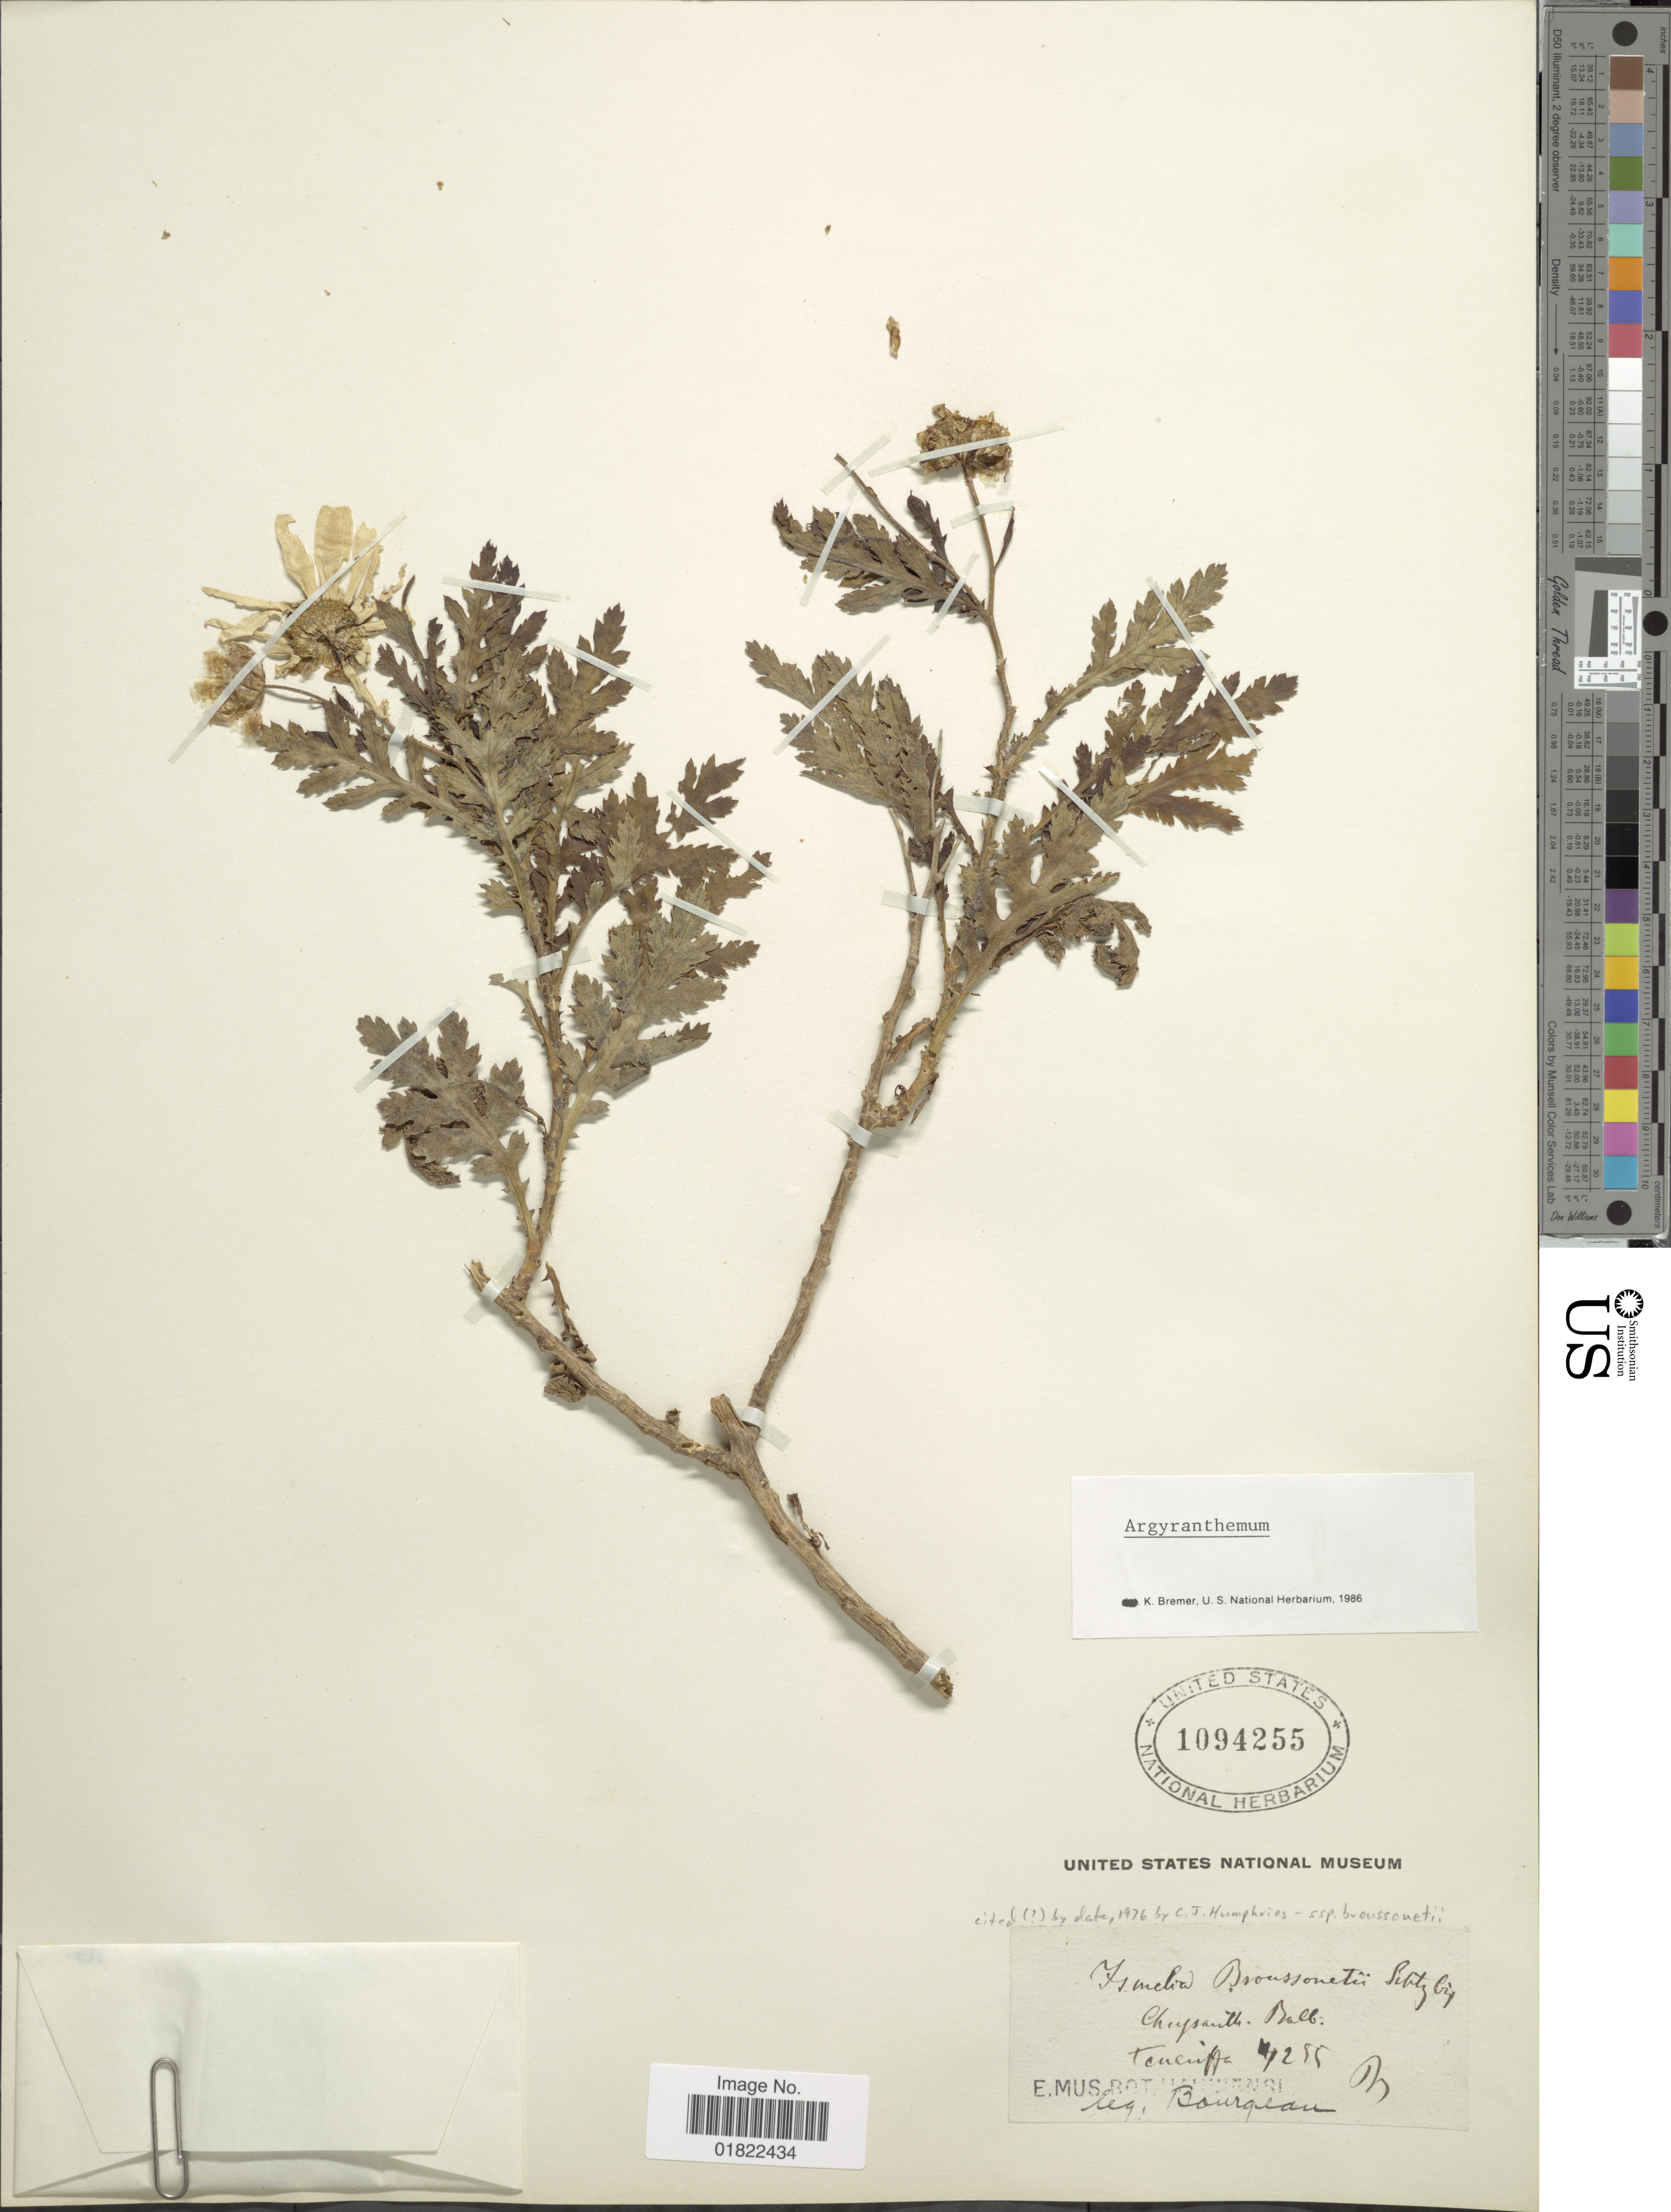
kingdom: Plantae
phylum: Tracheophyta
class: Magnoliopsida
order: Asterales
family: Asteraceae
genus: Argyranthemum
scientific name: Argyranthemum broussonetii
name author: (Pers.) Humphries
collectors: -. Bourgeau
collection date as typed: Transcribed d/m/y: 4/2/55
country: Spain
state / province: Canarias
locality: Teneriffa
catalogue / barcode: US 1094255